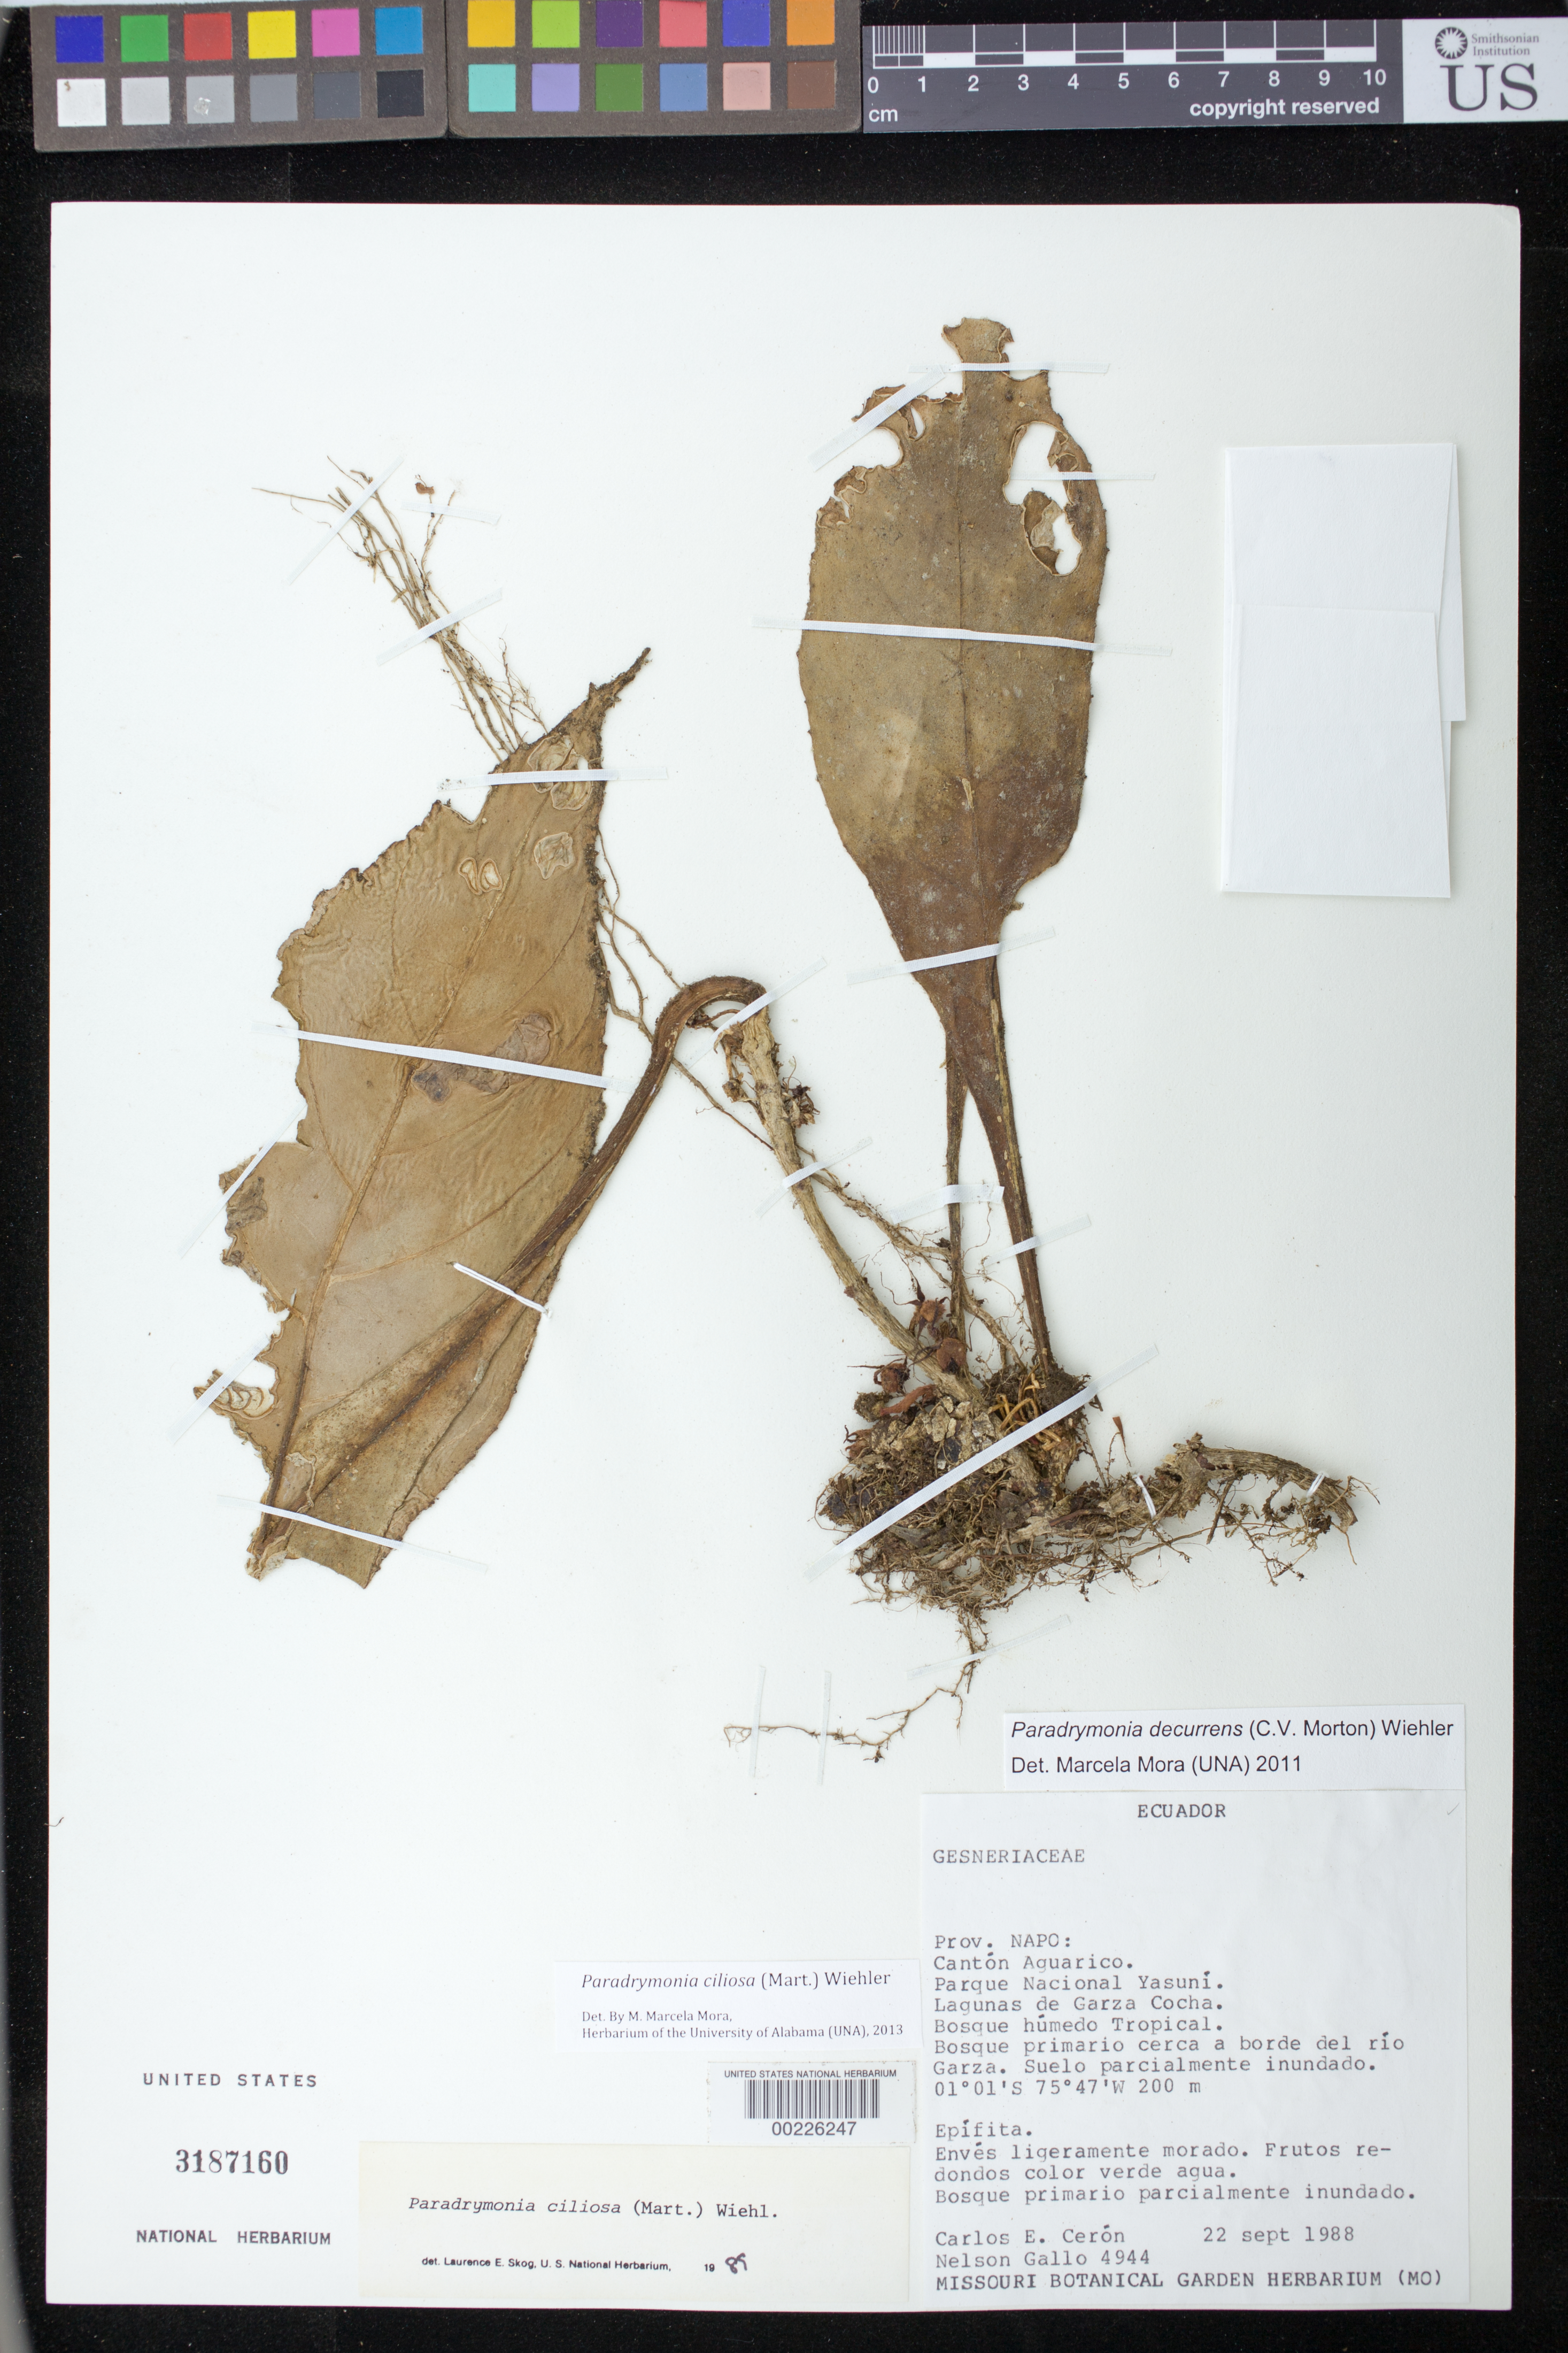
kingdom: Plantae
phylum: Tracheophyta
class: Magnoliopsida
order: Lamiales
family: Gesneriaceae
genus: Paradrymonia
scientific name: Paradrymonia ciliosa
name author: (Mart.) Wiehler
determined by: Clark, J. L., (SEL), The Marie Selby Botanical Garden (UNITED STATES)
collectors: C. E. Cerón M. & N. Gallo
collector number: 4944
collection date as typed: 22 Sep 1988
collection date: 1988-09-22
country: Ecuador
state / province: Napo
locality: Canton Aguarico, Parque Nacional Yasuni, lagoons of Garza Cocha, Rio Garza, ...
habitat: Humid tropical forest, prim forest near bordering river; primary forest, partially inundated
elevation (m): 200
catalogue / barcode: US 3187160